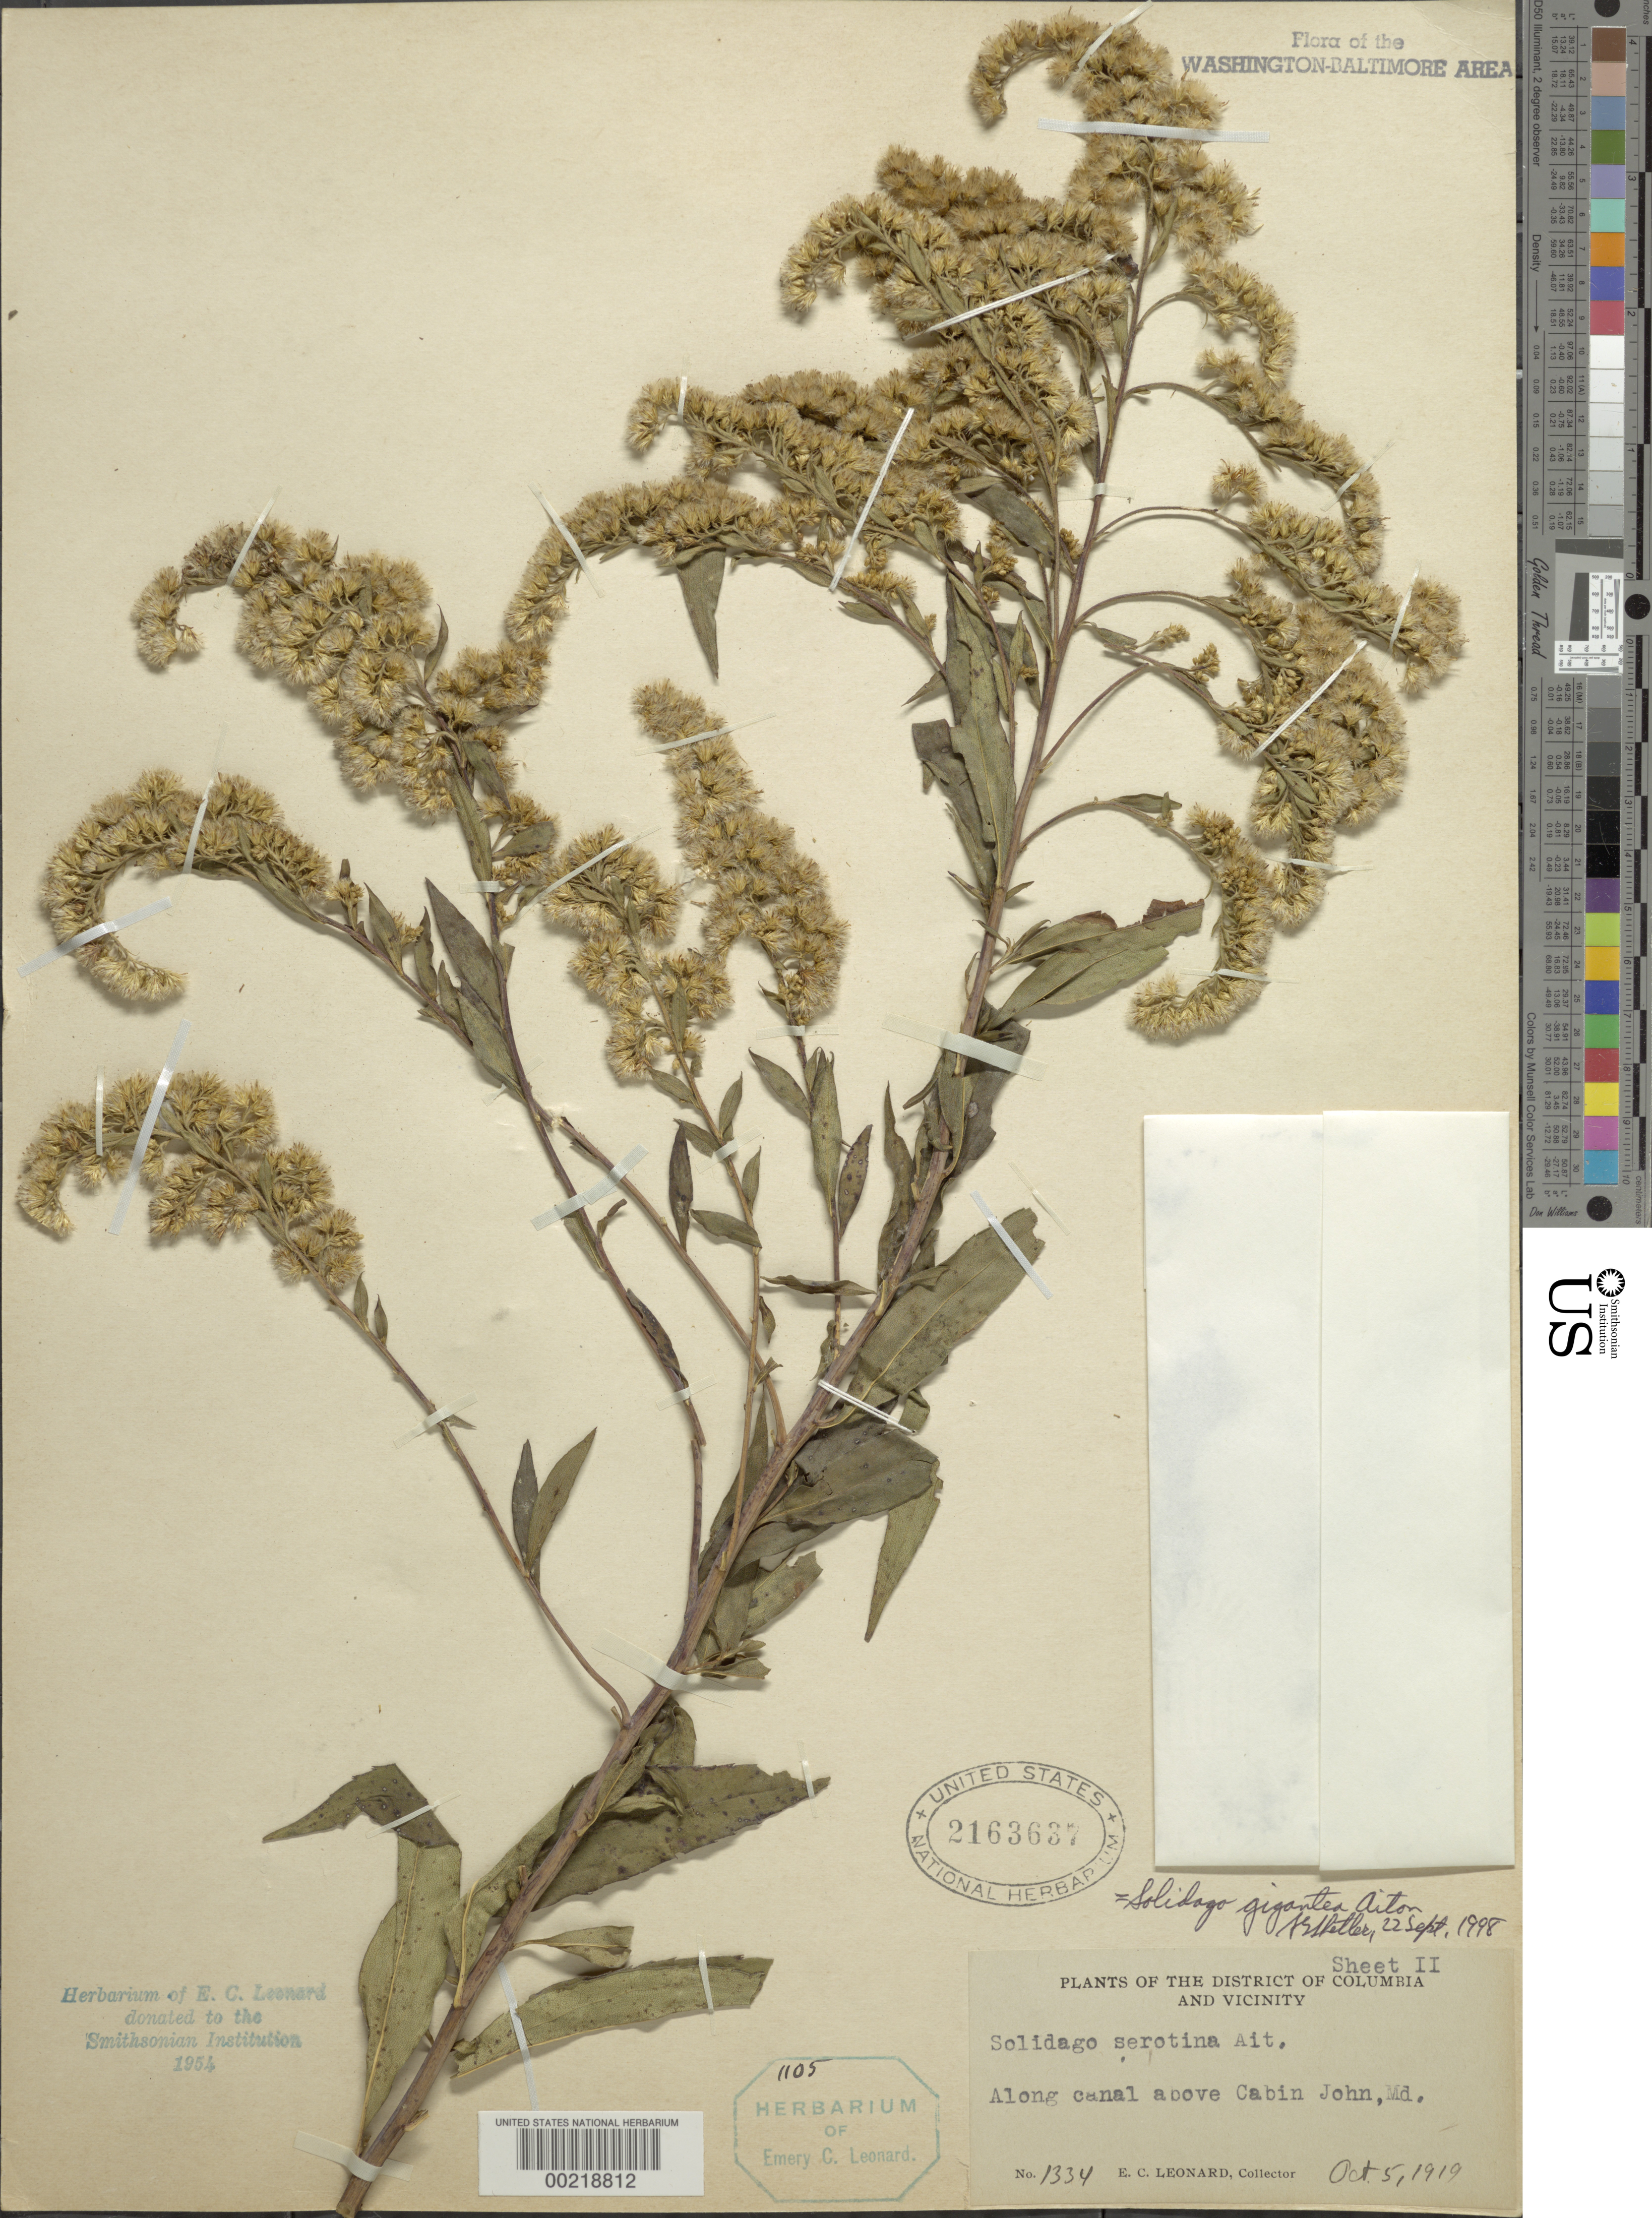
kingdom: Plantae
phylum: Tracheophyta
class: Magnoliopsida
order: Asterales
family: Asteraceae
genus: Solidago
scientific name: Solidago gigantea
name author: Aiton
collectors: E. C. Leonard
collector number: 1334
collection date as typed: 05 Oct 1919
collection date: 1919-10-05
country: United States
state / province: Maryland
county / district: Montgomery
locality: Canal above Cabin John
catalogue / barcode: US 2163637